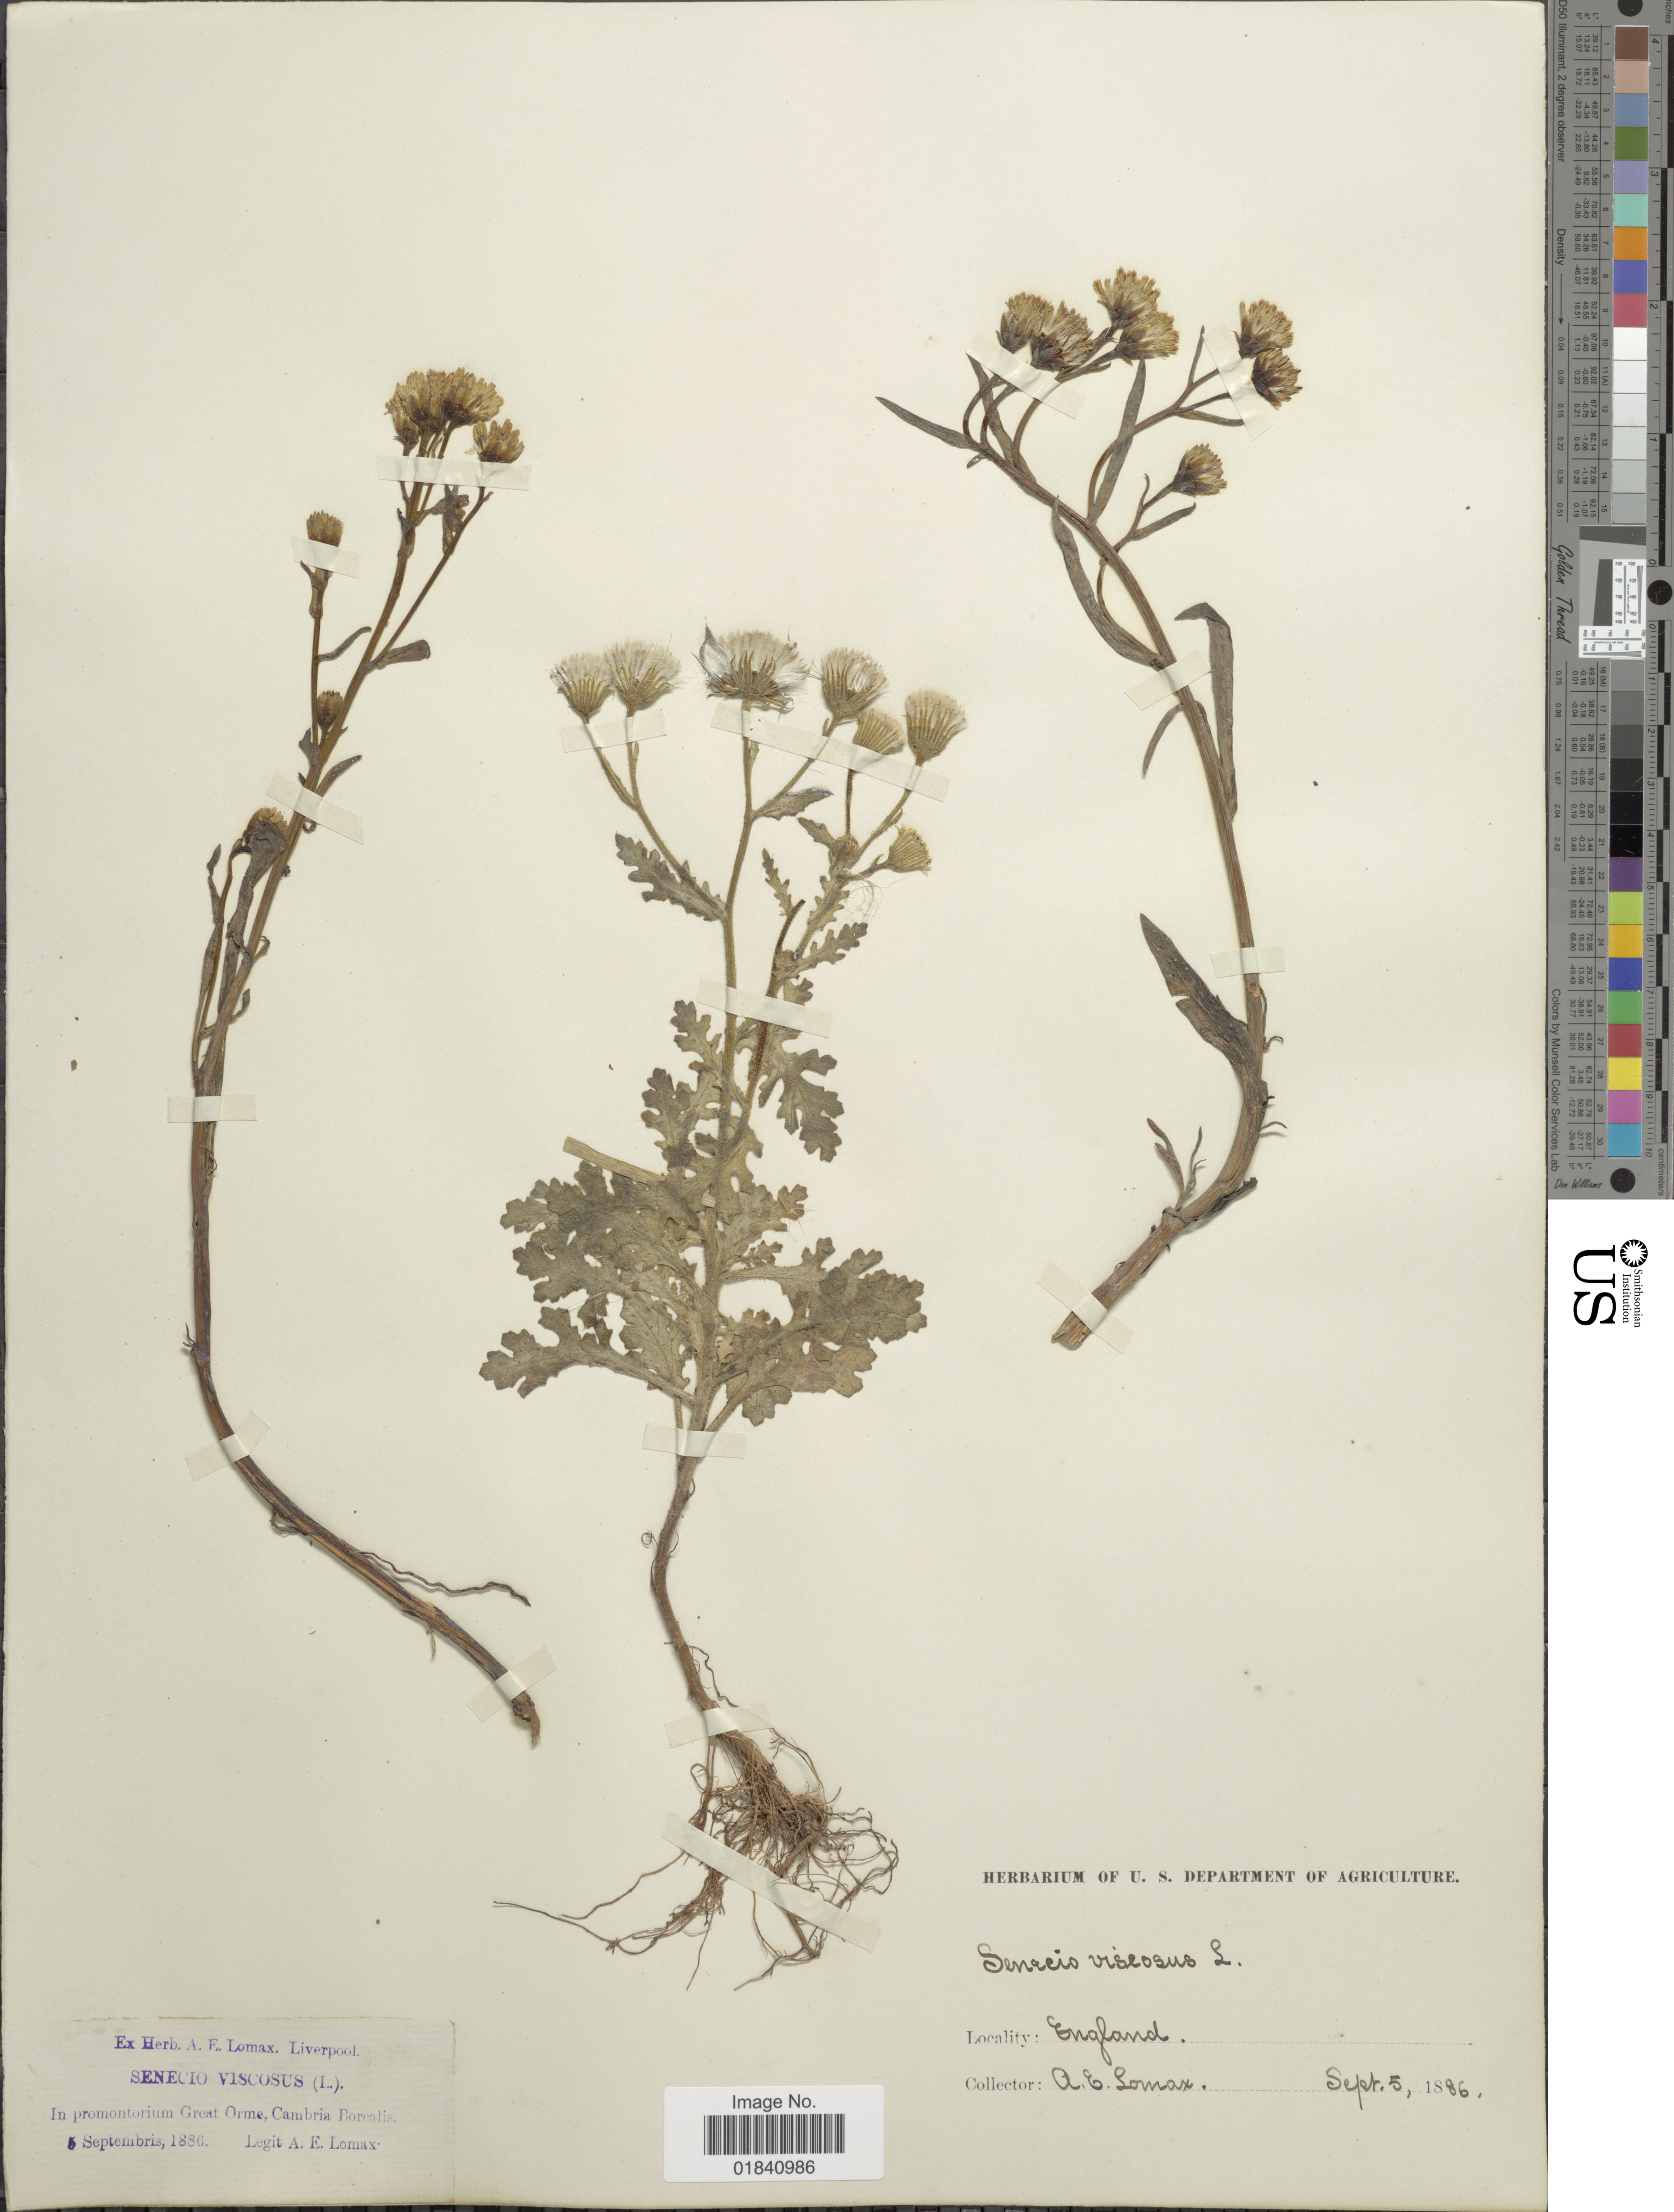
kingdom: Plantae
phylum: Tracheophyta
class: Magnoliopsida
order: Asterales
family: Asteraceae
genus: Senecio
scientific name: Senecio viscosus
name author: L.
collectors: A. Lomax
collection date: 1886-09-05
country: United Kingdom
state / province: England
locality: Great Orme, Cambria Borealis